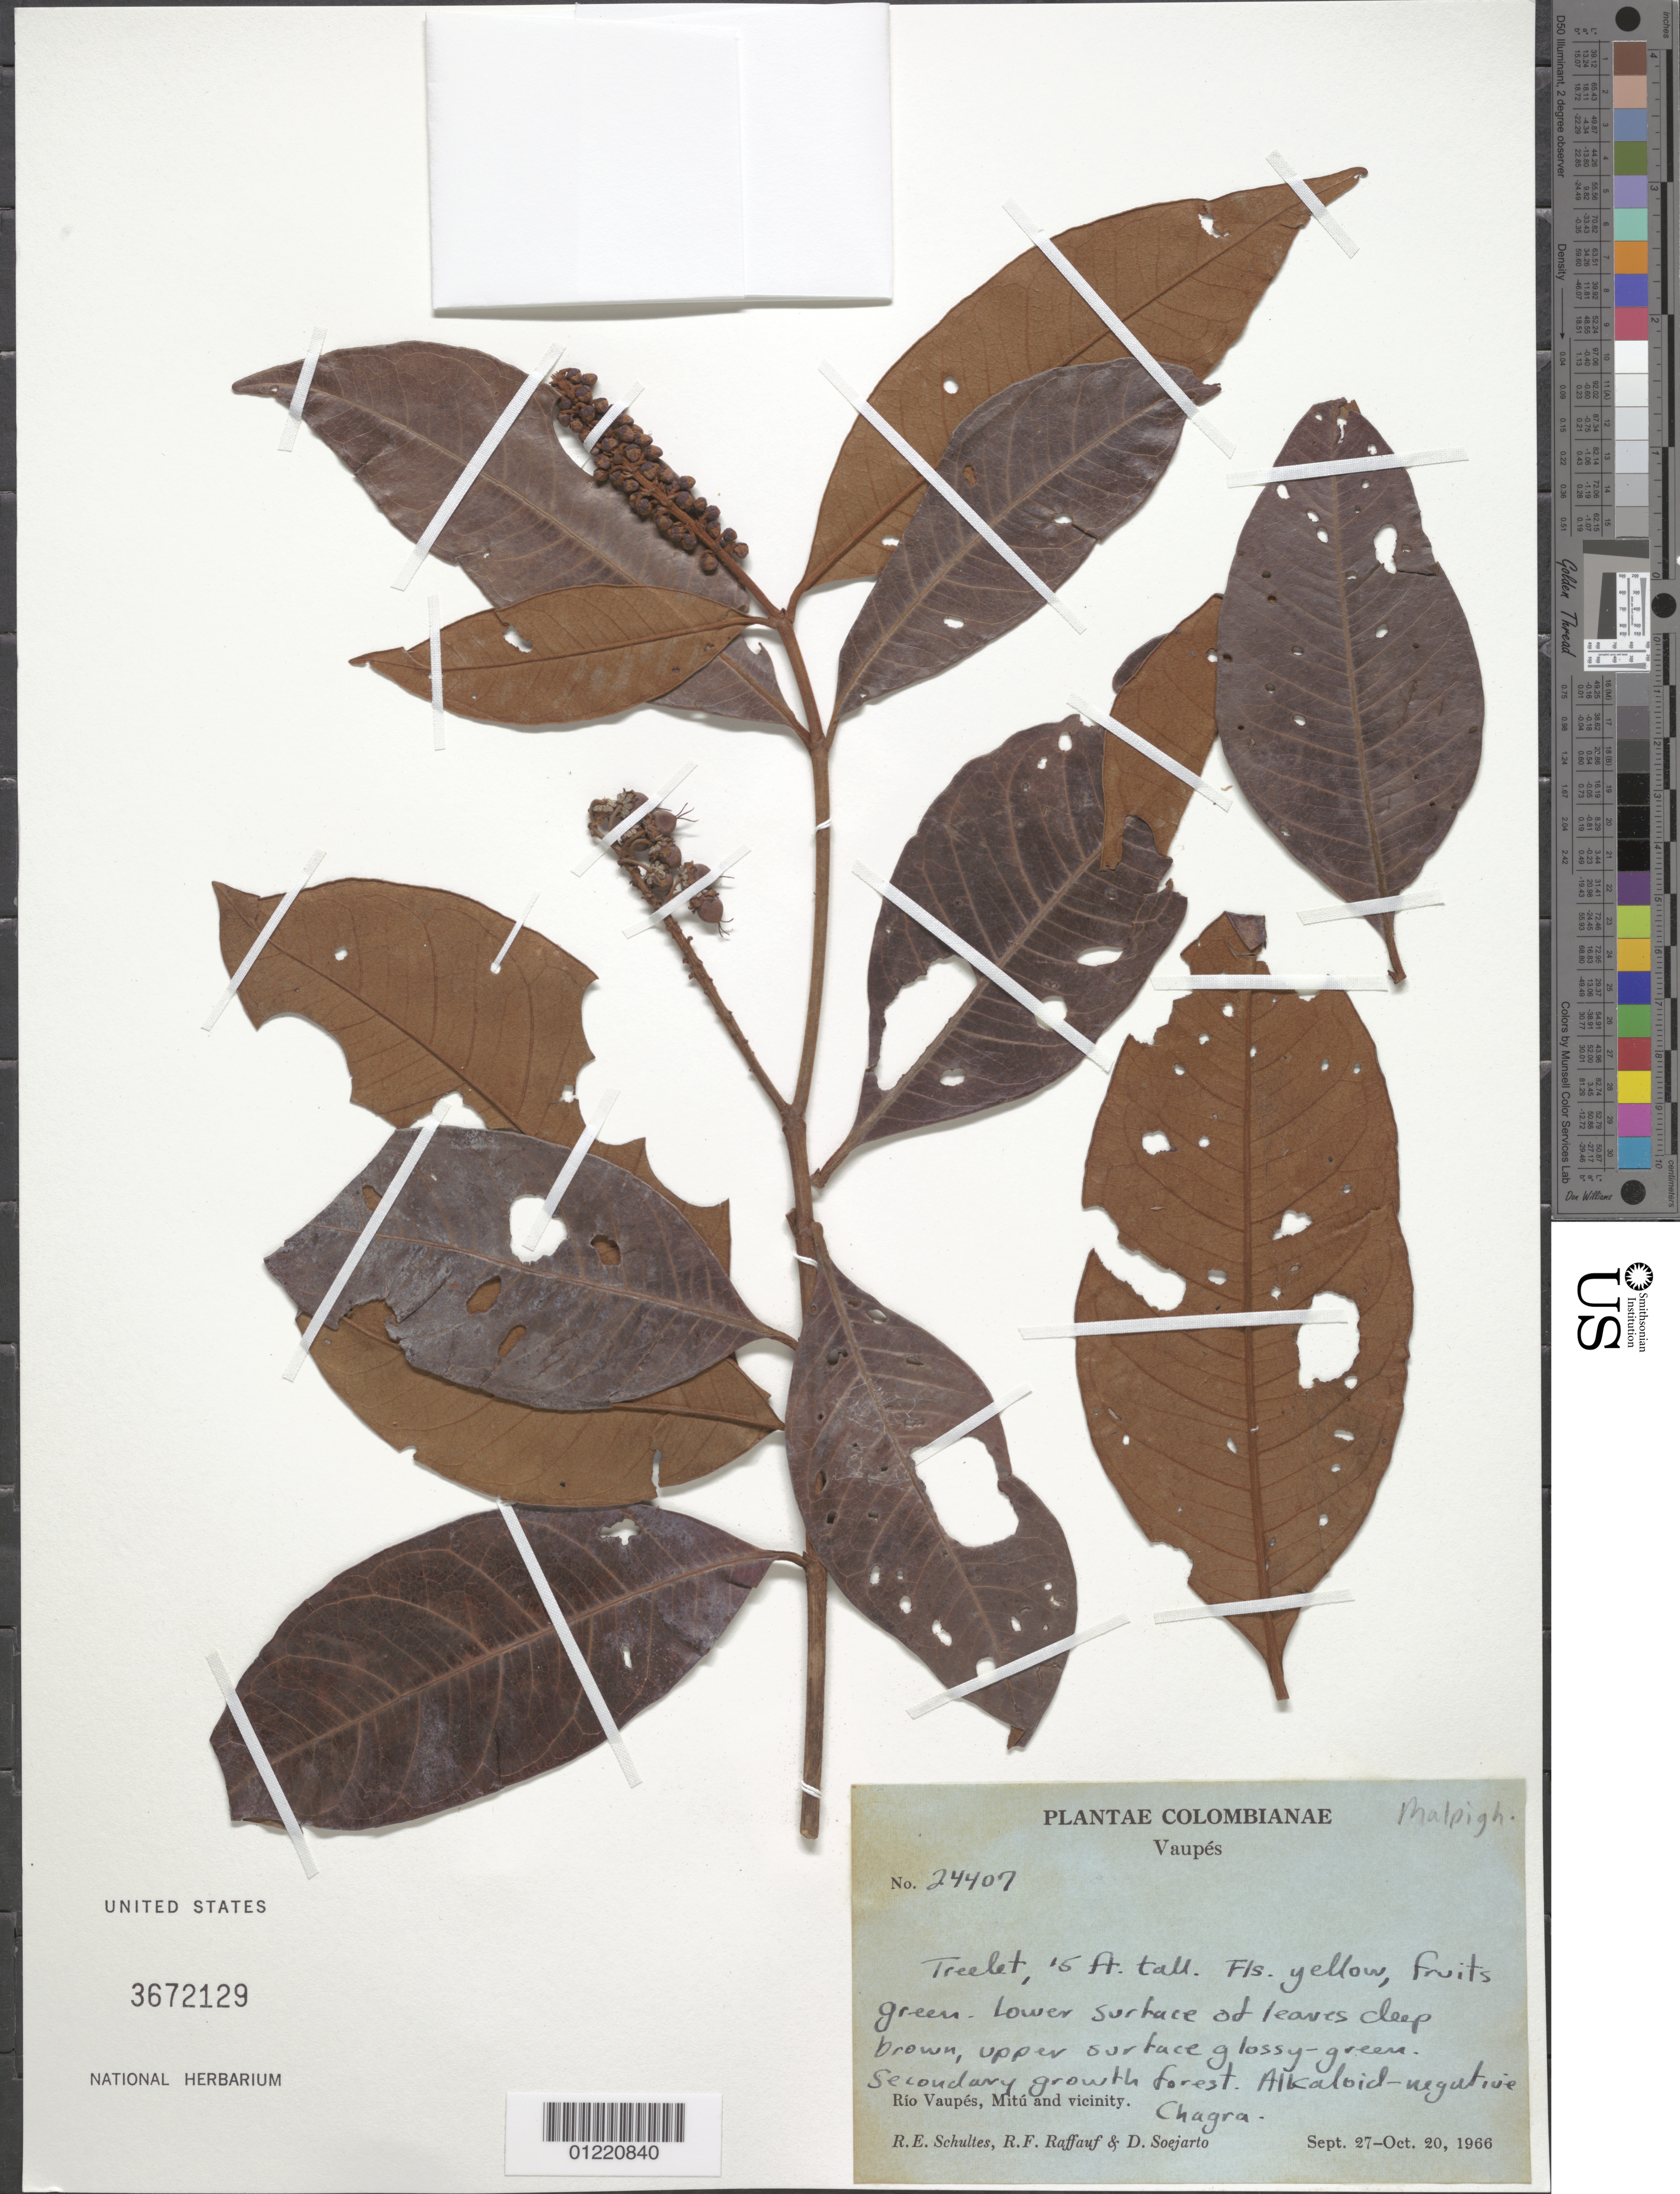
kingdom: Plantae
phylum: Tracheophyta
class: Magnoliopsida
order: Malpighiales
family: Malpighiaceae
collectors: R. E. Schultes, R. Raffauf & D. Soejarto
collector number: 24407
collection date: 1966-09-27/1966-10-20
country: Colombia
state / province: Vaupés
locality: Rio Vaupés, Mitú and vicinity. Chagra.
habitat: Secondary growth forest.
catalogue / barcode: US 3672129